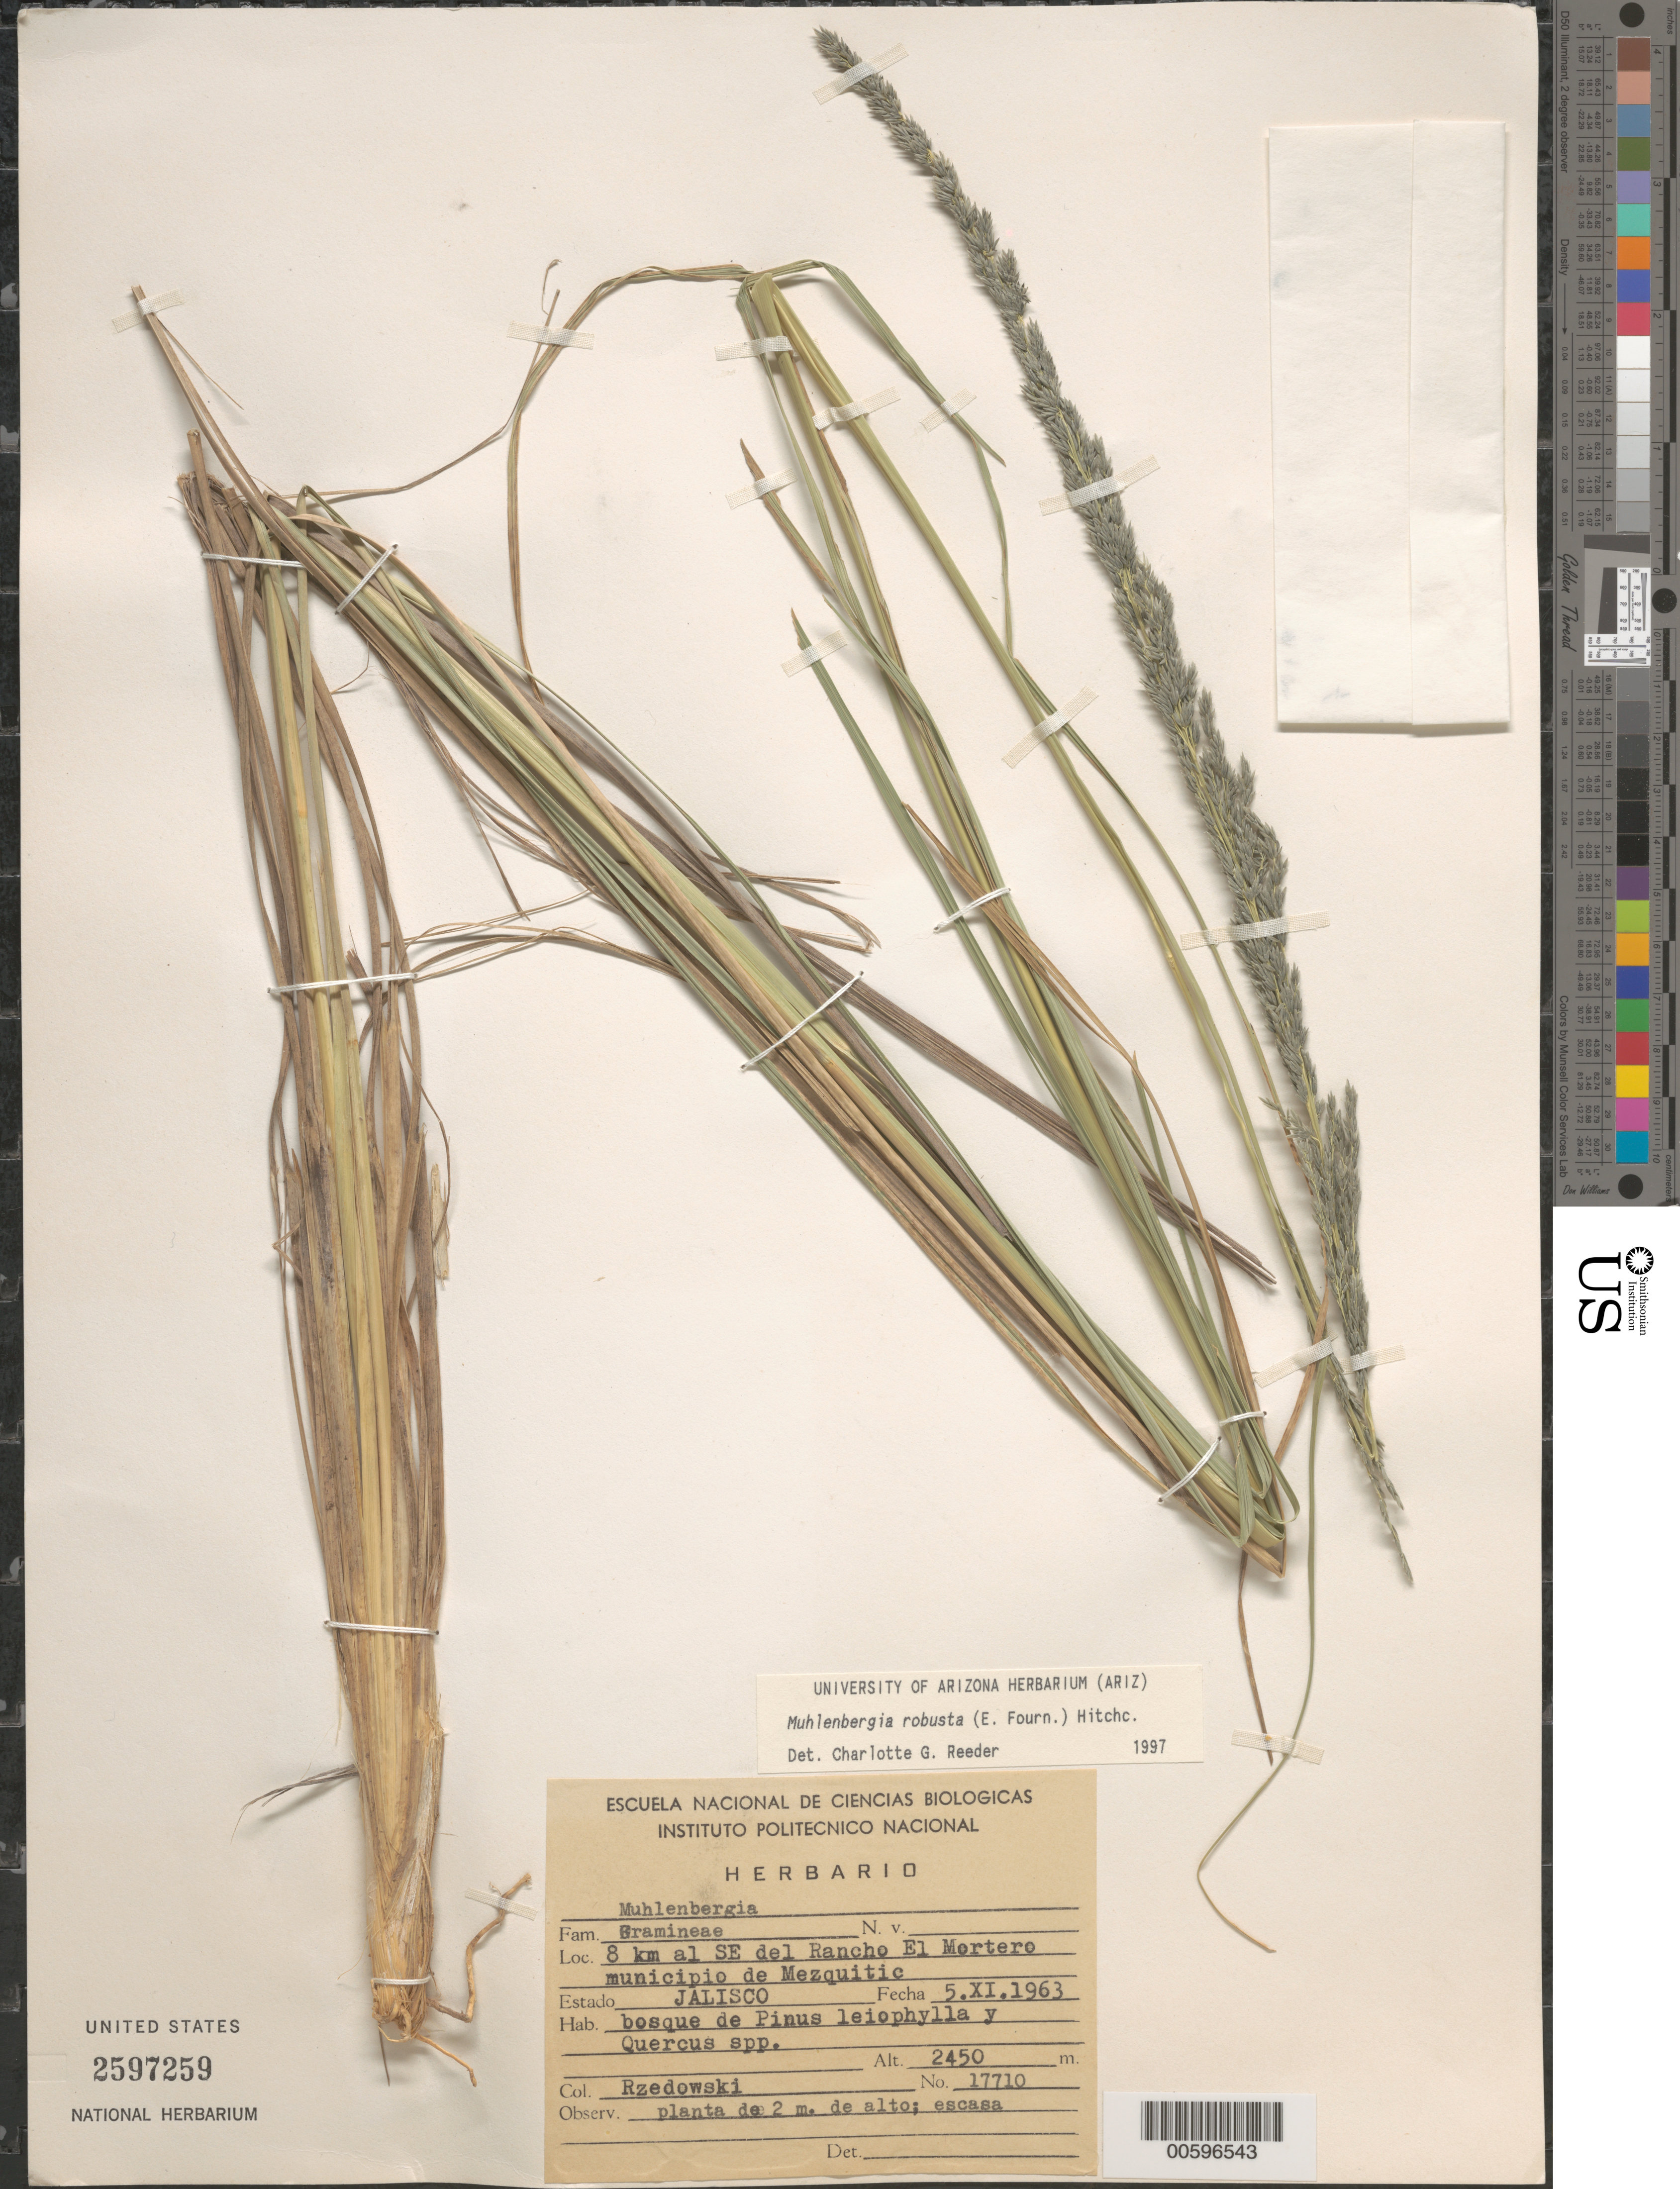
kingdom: Plantae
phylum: Tracheophyta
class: Liliopsida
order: Poales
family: Poaceae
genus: Muhlenbergia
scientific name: Muhlenbergia robusta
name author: (E. Fourn.) Hitchc.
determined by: Reeder, C. G., (ARIZ)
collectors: J. Rzedowski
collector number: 17710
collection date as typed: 5 Nov 1963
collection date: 1963-11-05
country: Mexico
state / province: Jalisco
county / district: Mezquitic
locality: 8 km al SE del Rancho El Mortero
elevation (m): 2450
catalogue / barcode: US 2597259